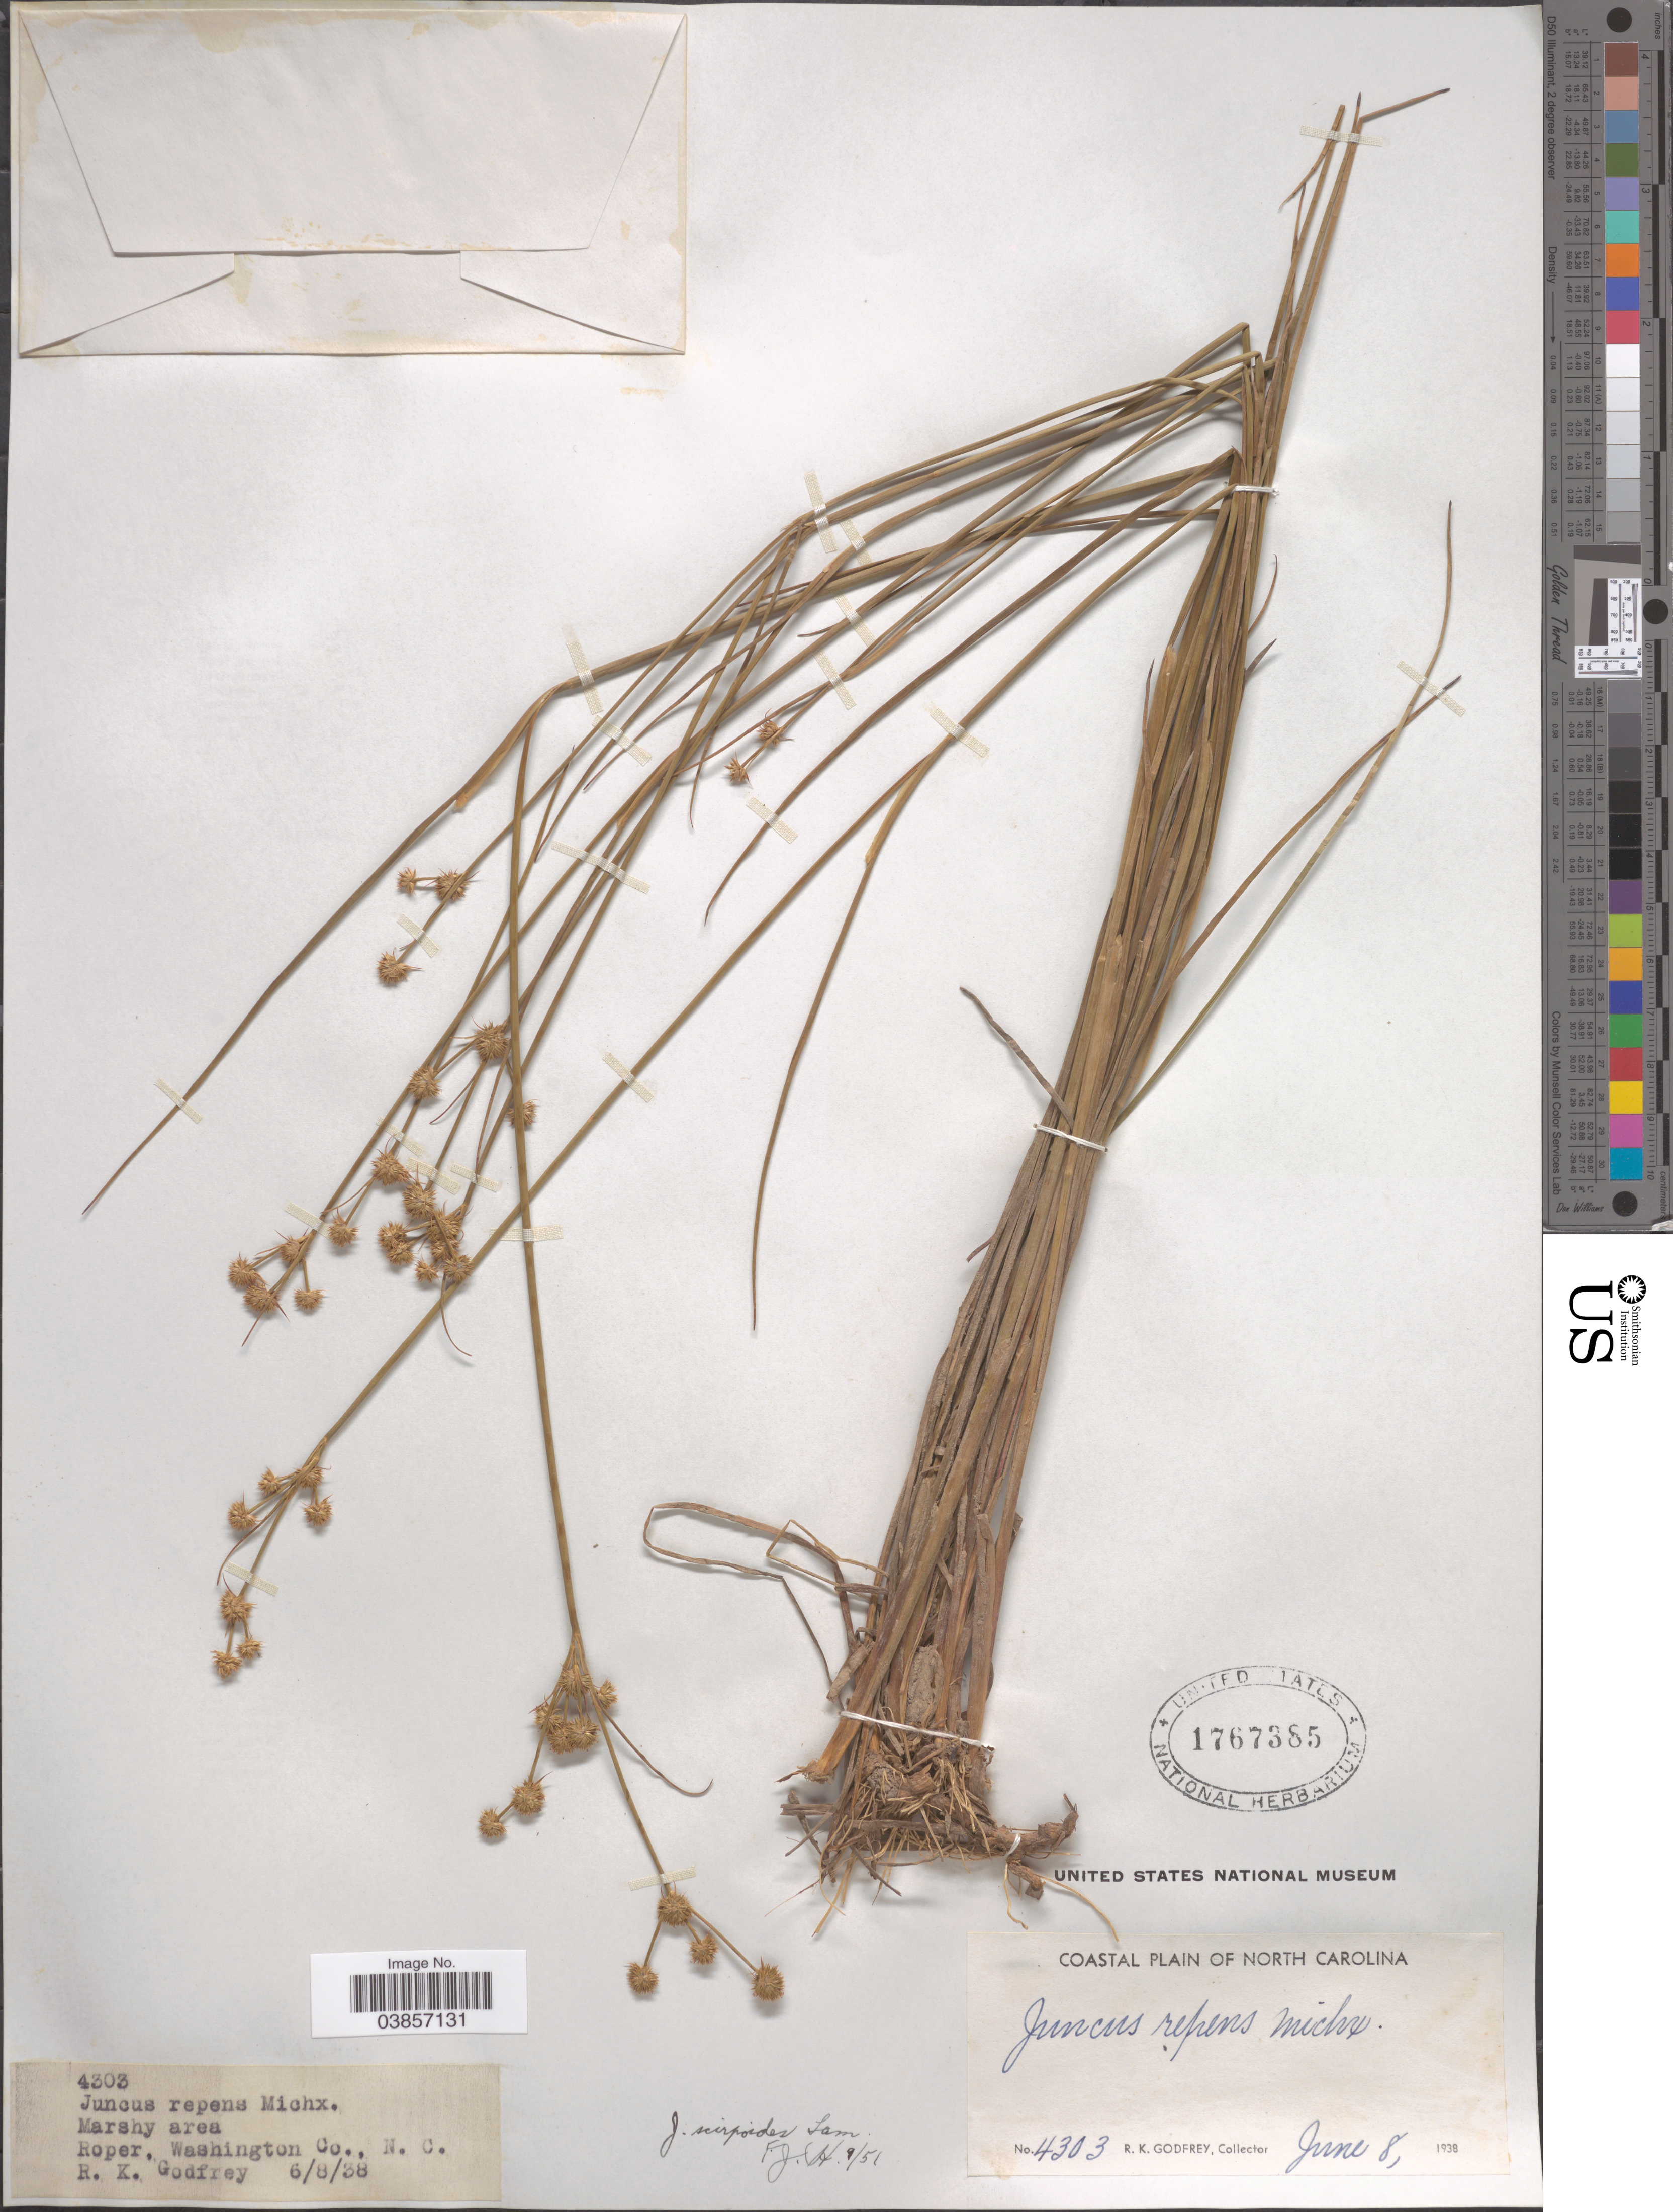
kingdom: Plantae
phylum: Tracheophyta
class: Liliopsida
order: Poales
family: Juncaceae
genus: Juncus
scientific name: Juncus scirpoides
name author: Lam.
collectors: R. K. Godfrey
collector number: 4303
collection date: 1938-06-08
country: United States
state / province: South Carolina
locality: Roper, Washington Co. Coastal Plain of North Carolina.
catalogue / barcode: US 1767385